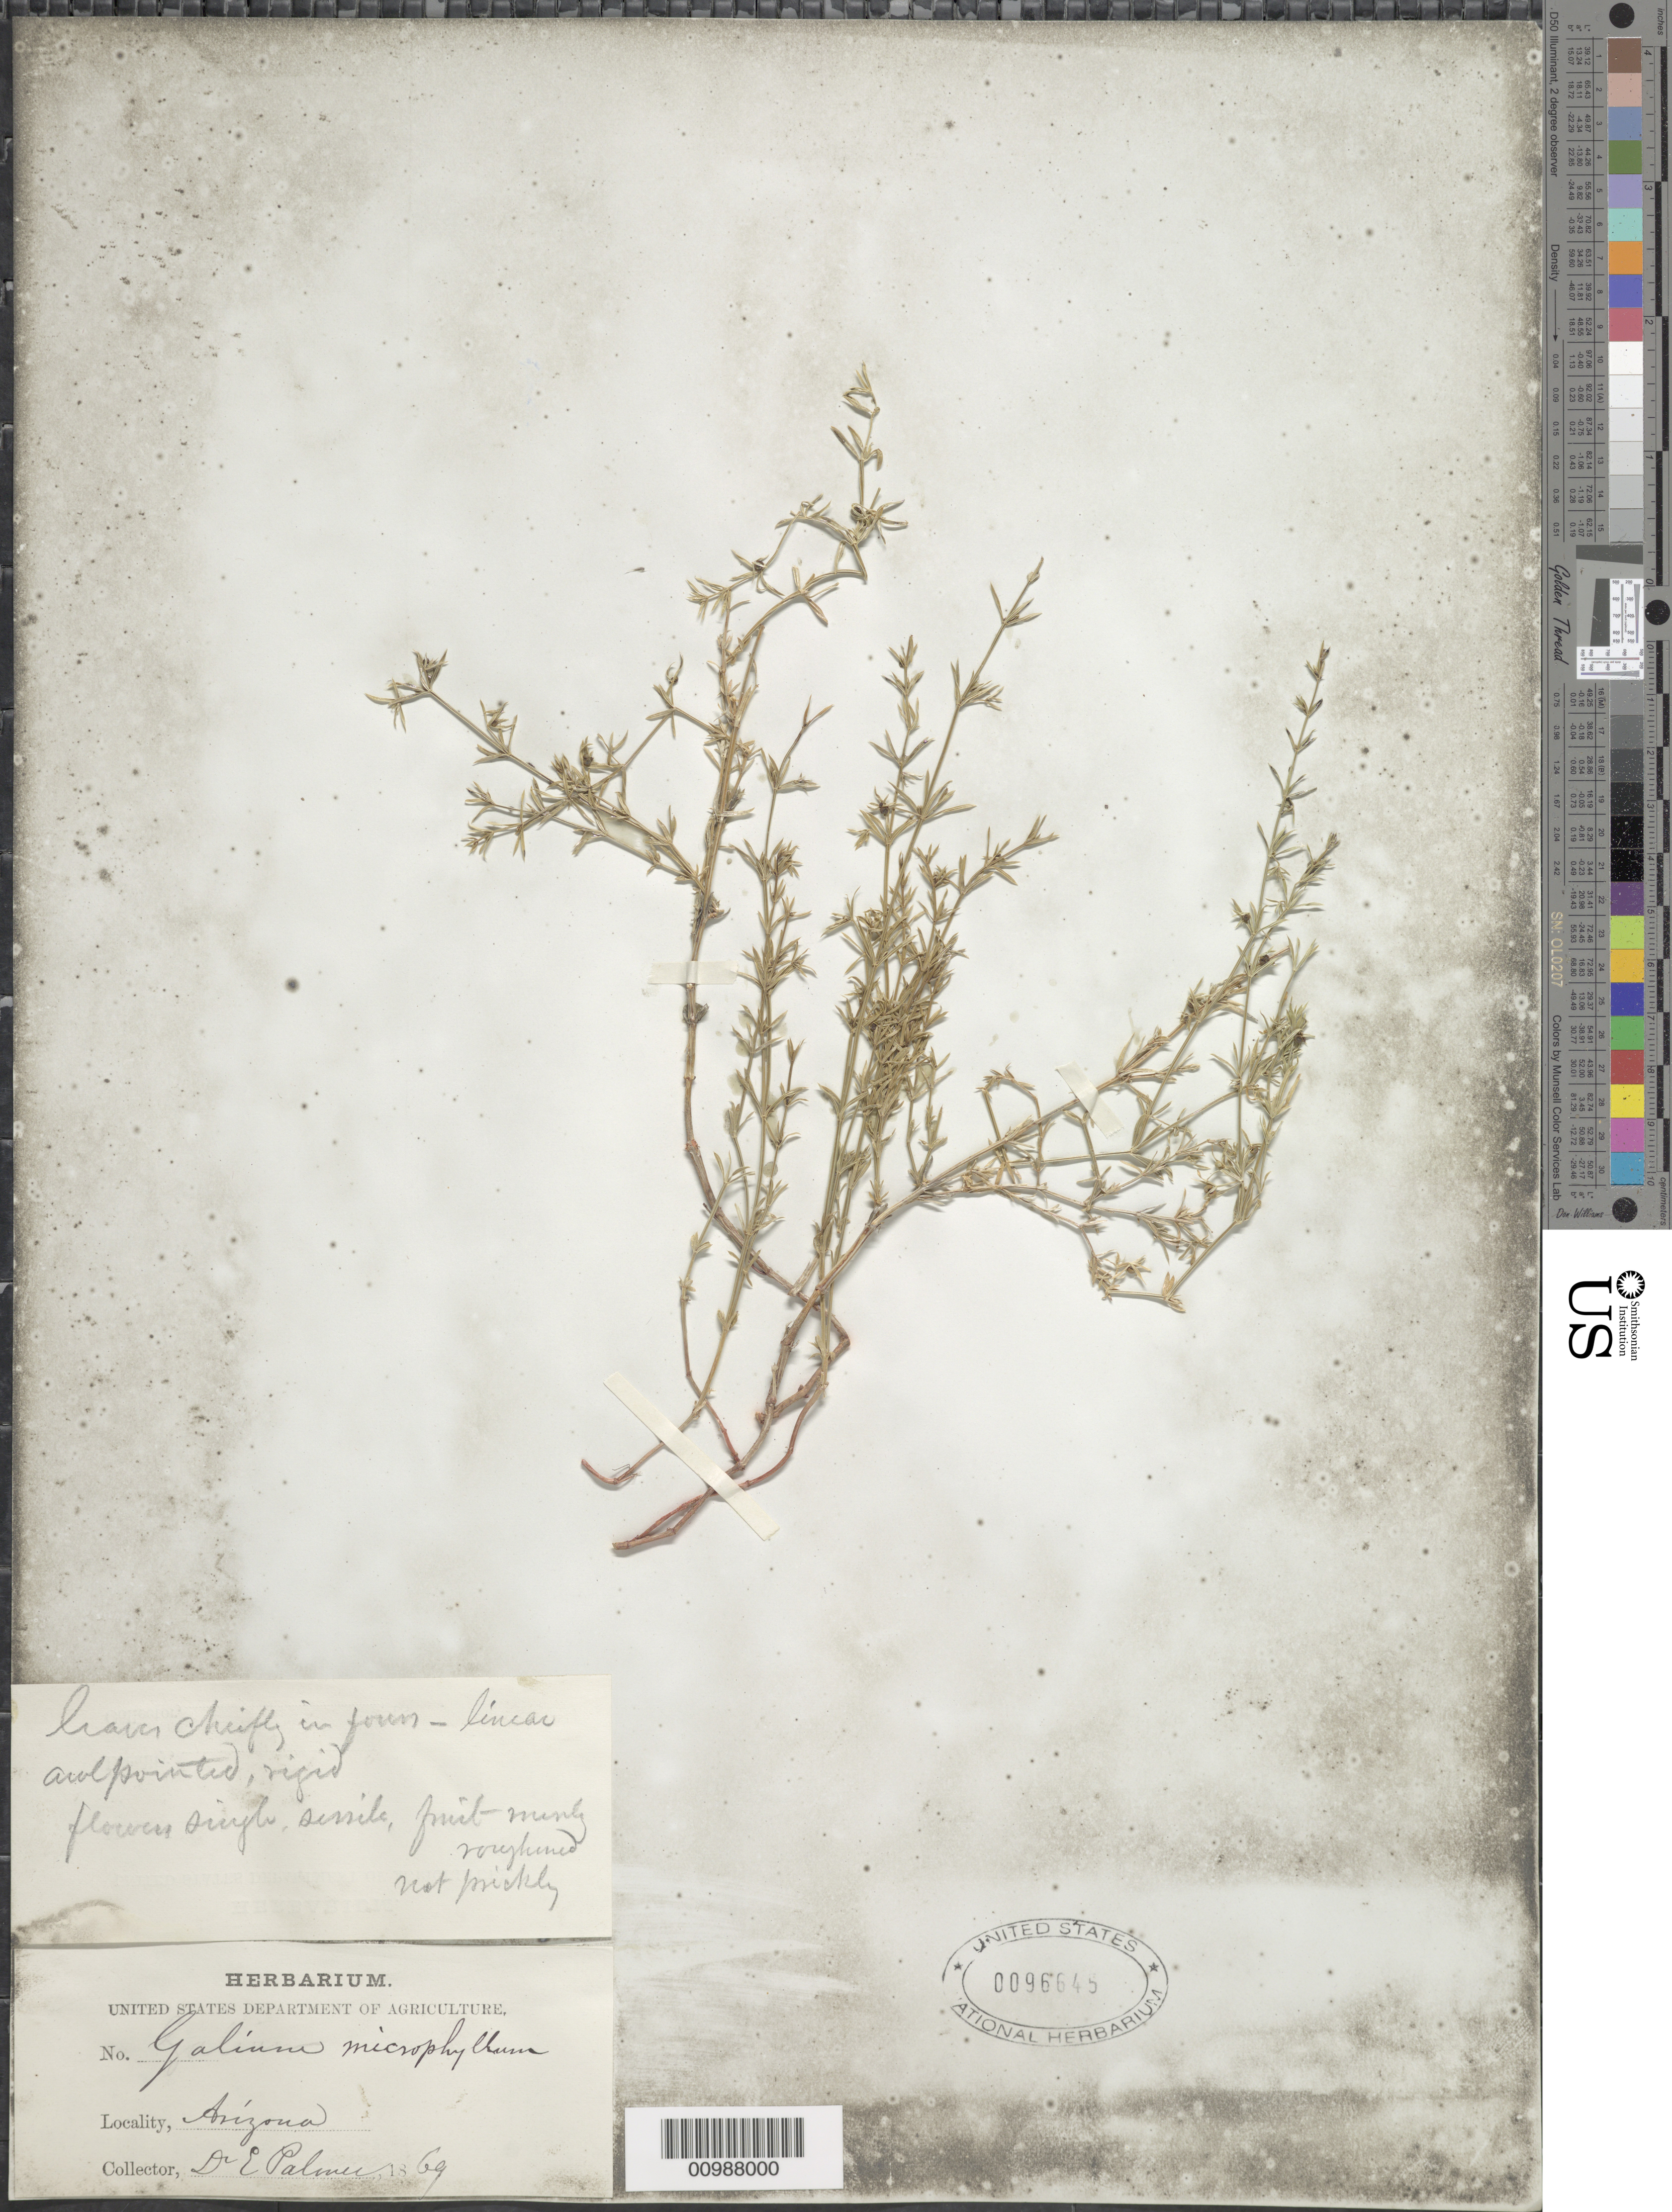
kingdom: Plantae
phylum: Tracheophyta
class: Magnoliopsida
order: Gentianales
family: Rubiaceae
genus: Galium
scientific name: Galium microphyllum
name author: A. Gray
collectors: D. E. Palmer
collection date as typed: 1869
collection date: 1869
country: United States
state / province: Arizona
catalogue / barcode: US 96645